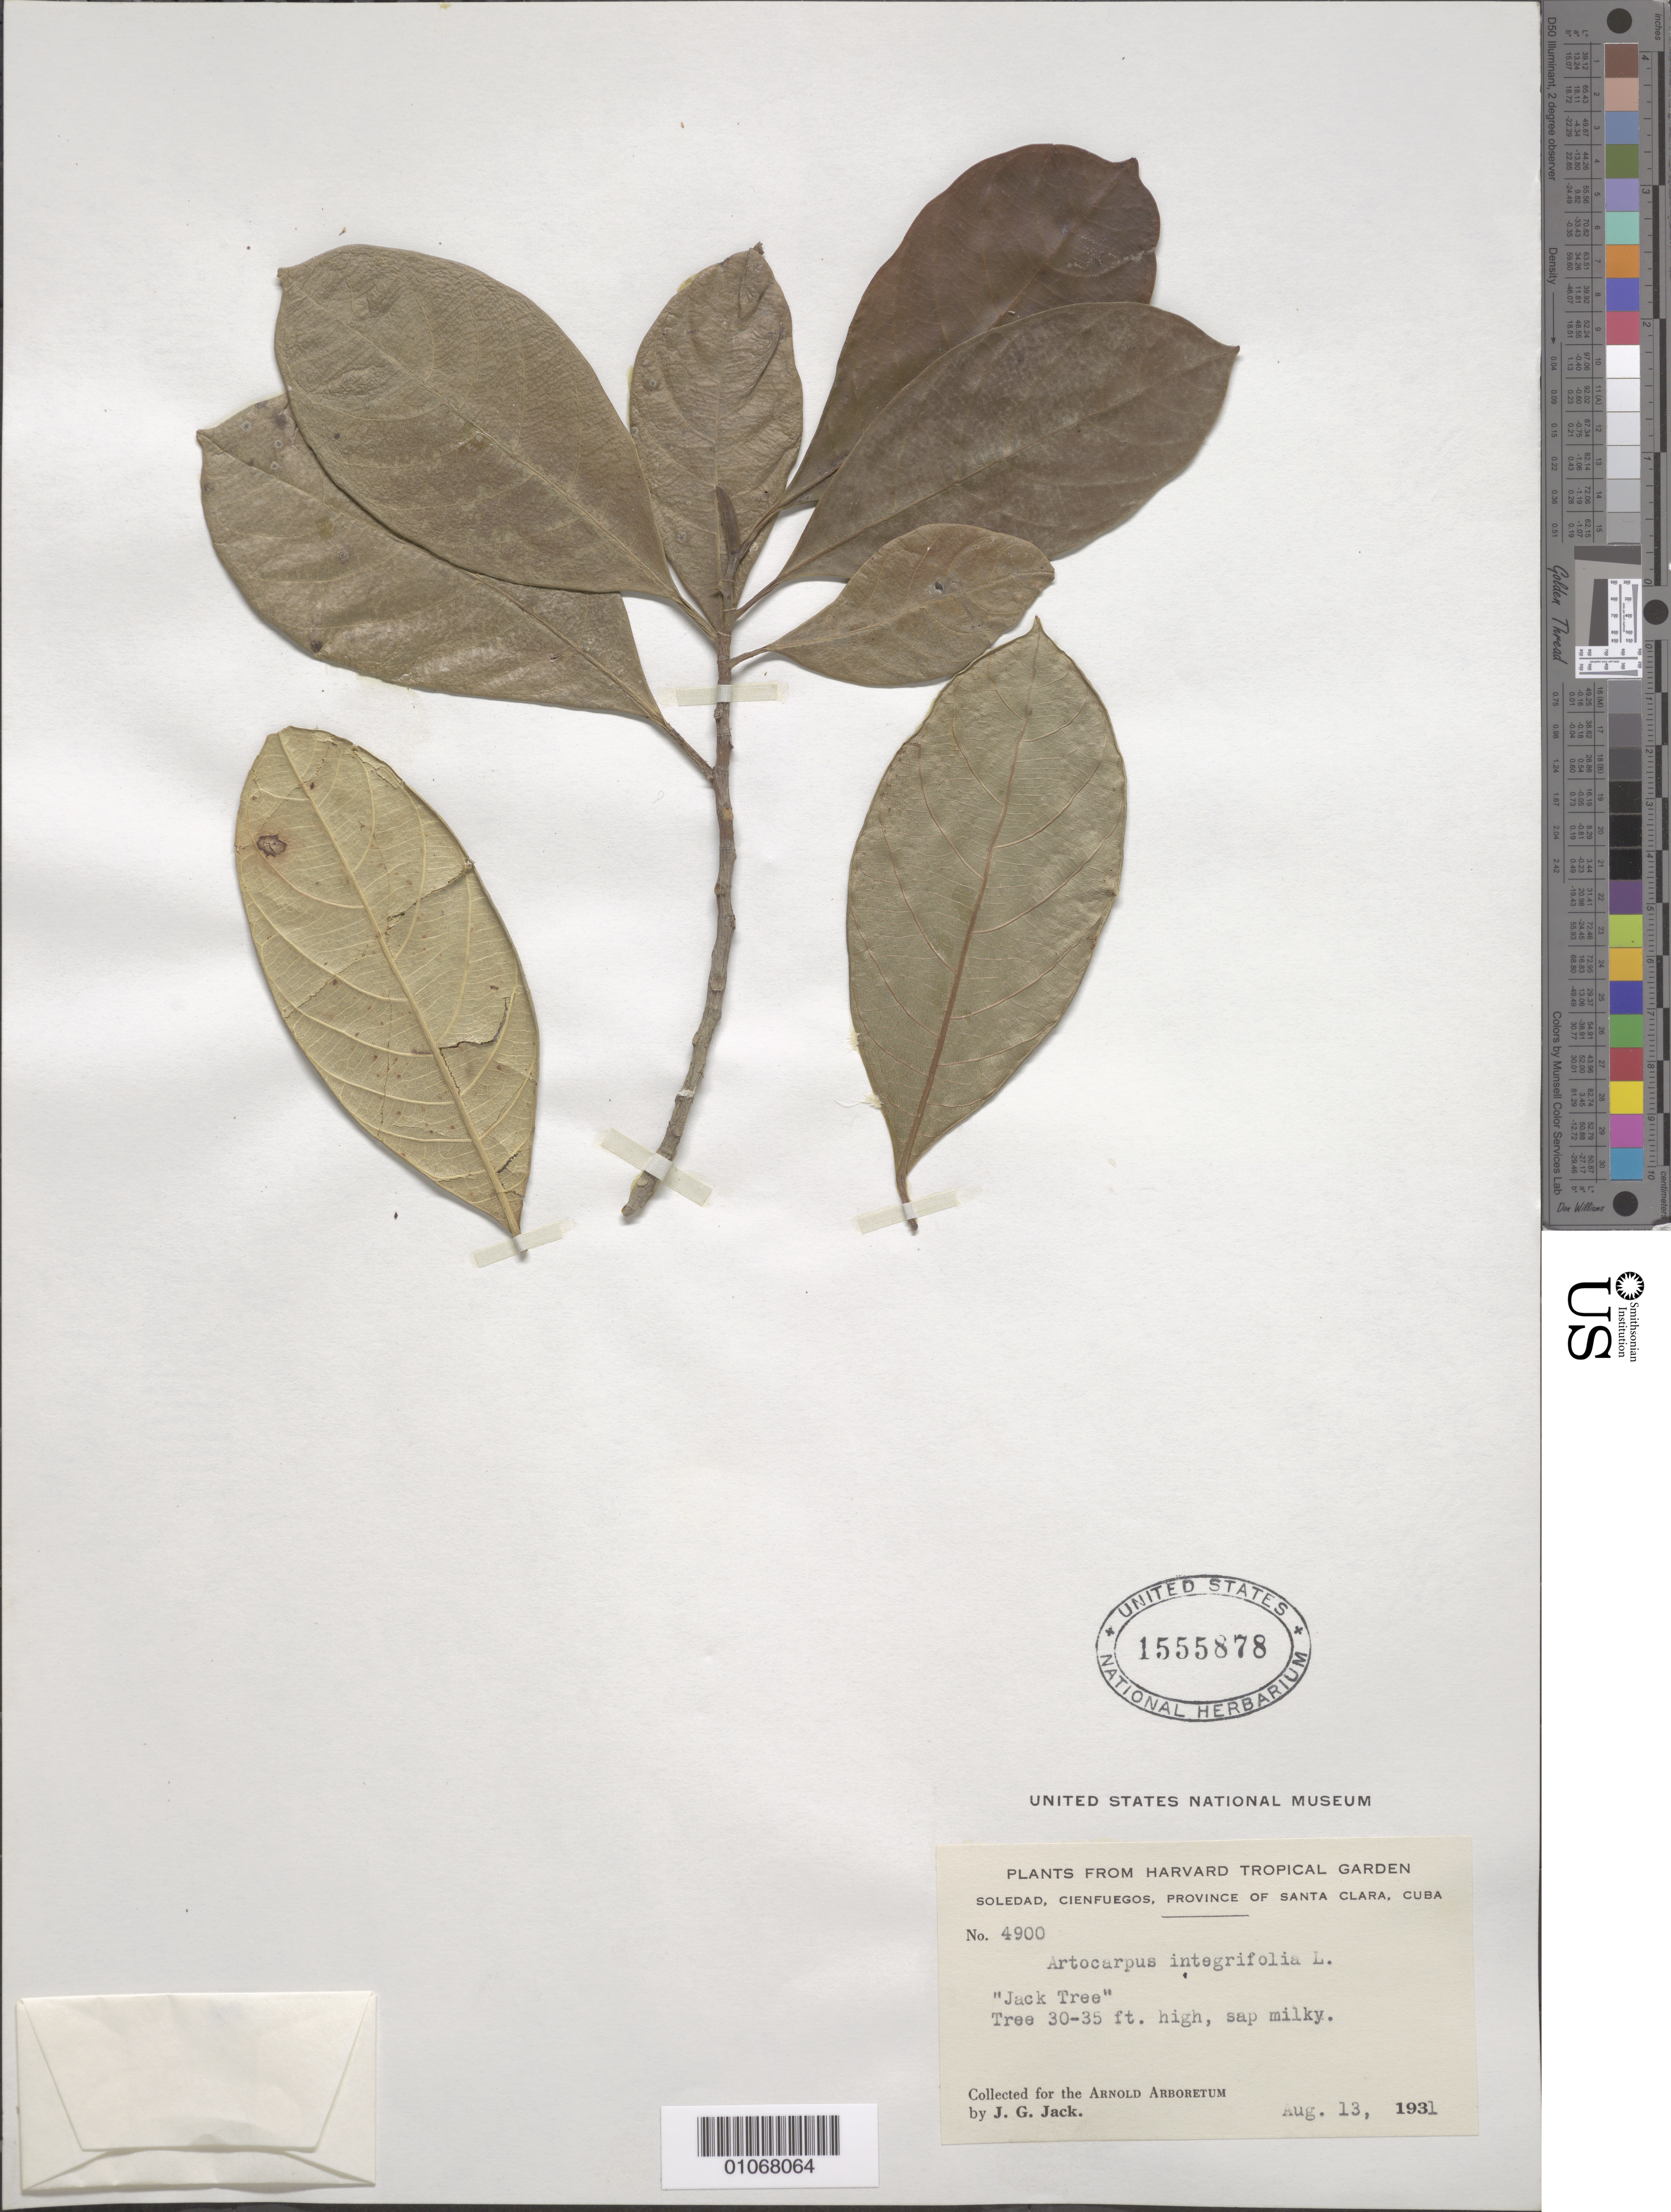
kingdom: Plantae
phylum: Tracheophyta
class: Magnoliopsida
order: Rosales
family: Moraceae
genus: Artocarpus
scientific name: Artocarpus heterophyllus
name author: Lam.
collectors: J. G. Jack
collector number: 4900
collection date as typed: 13 Aug 1931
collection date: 1931-08-13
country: Cuba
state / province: Villa Clara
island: Cuba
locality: Santa Clara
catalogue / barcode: US 1555878